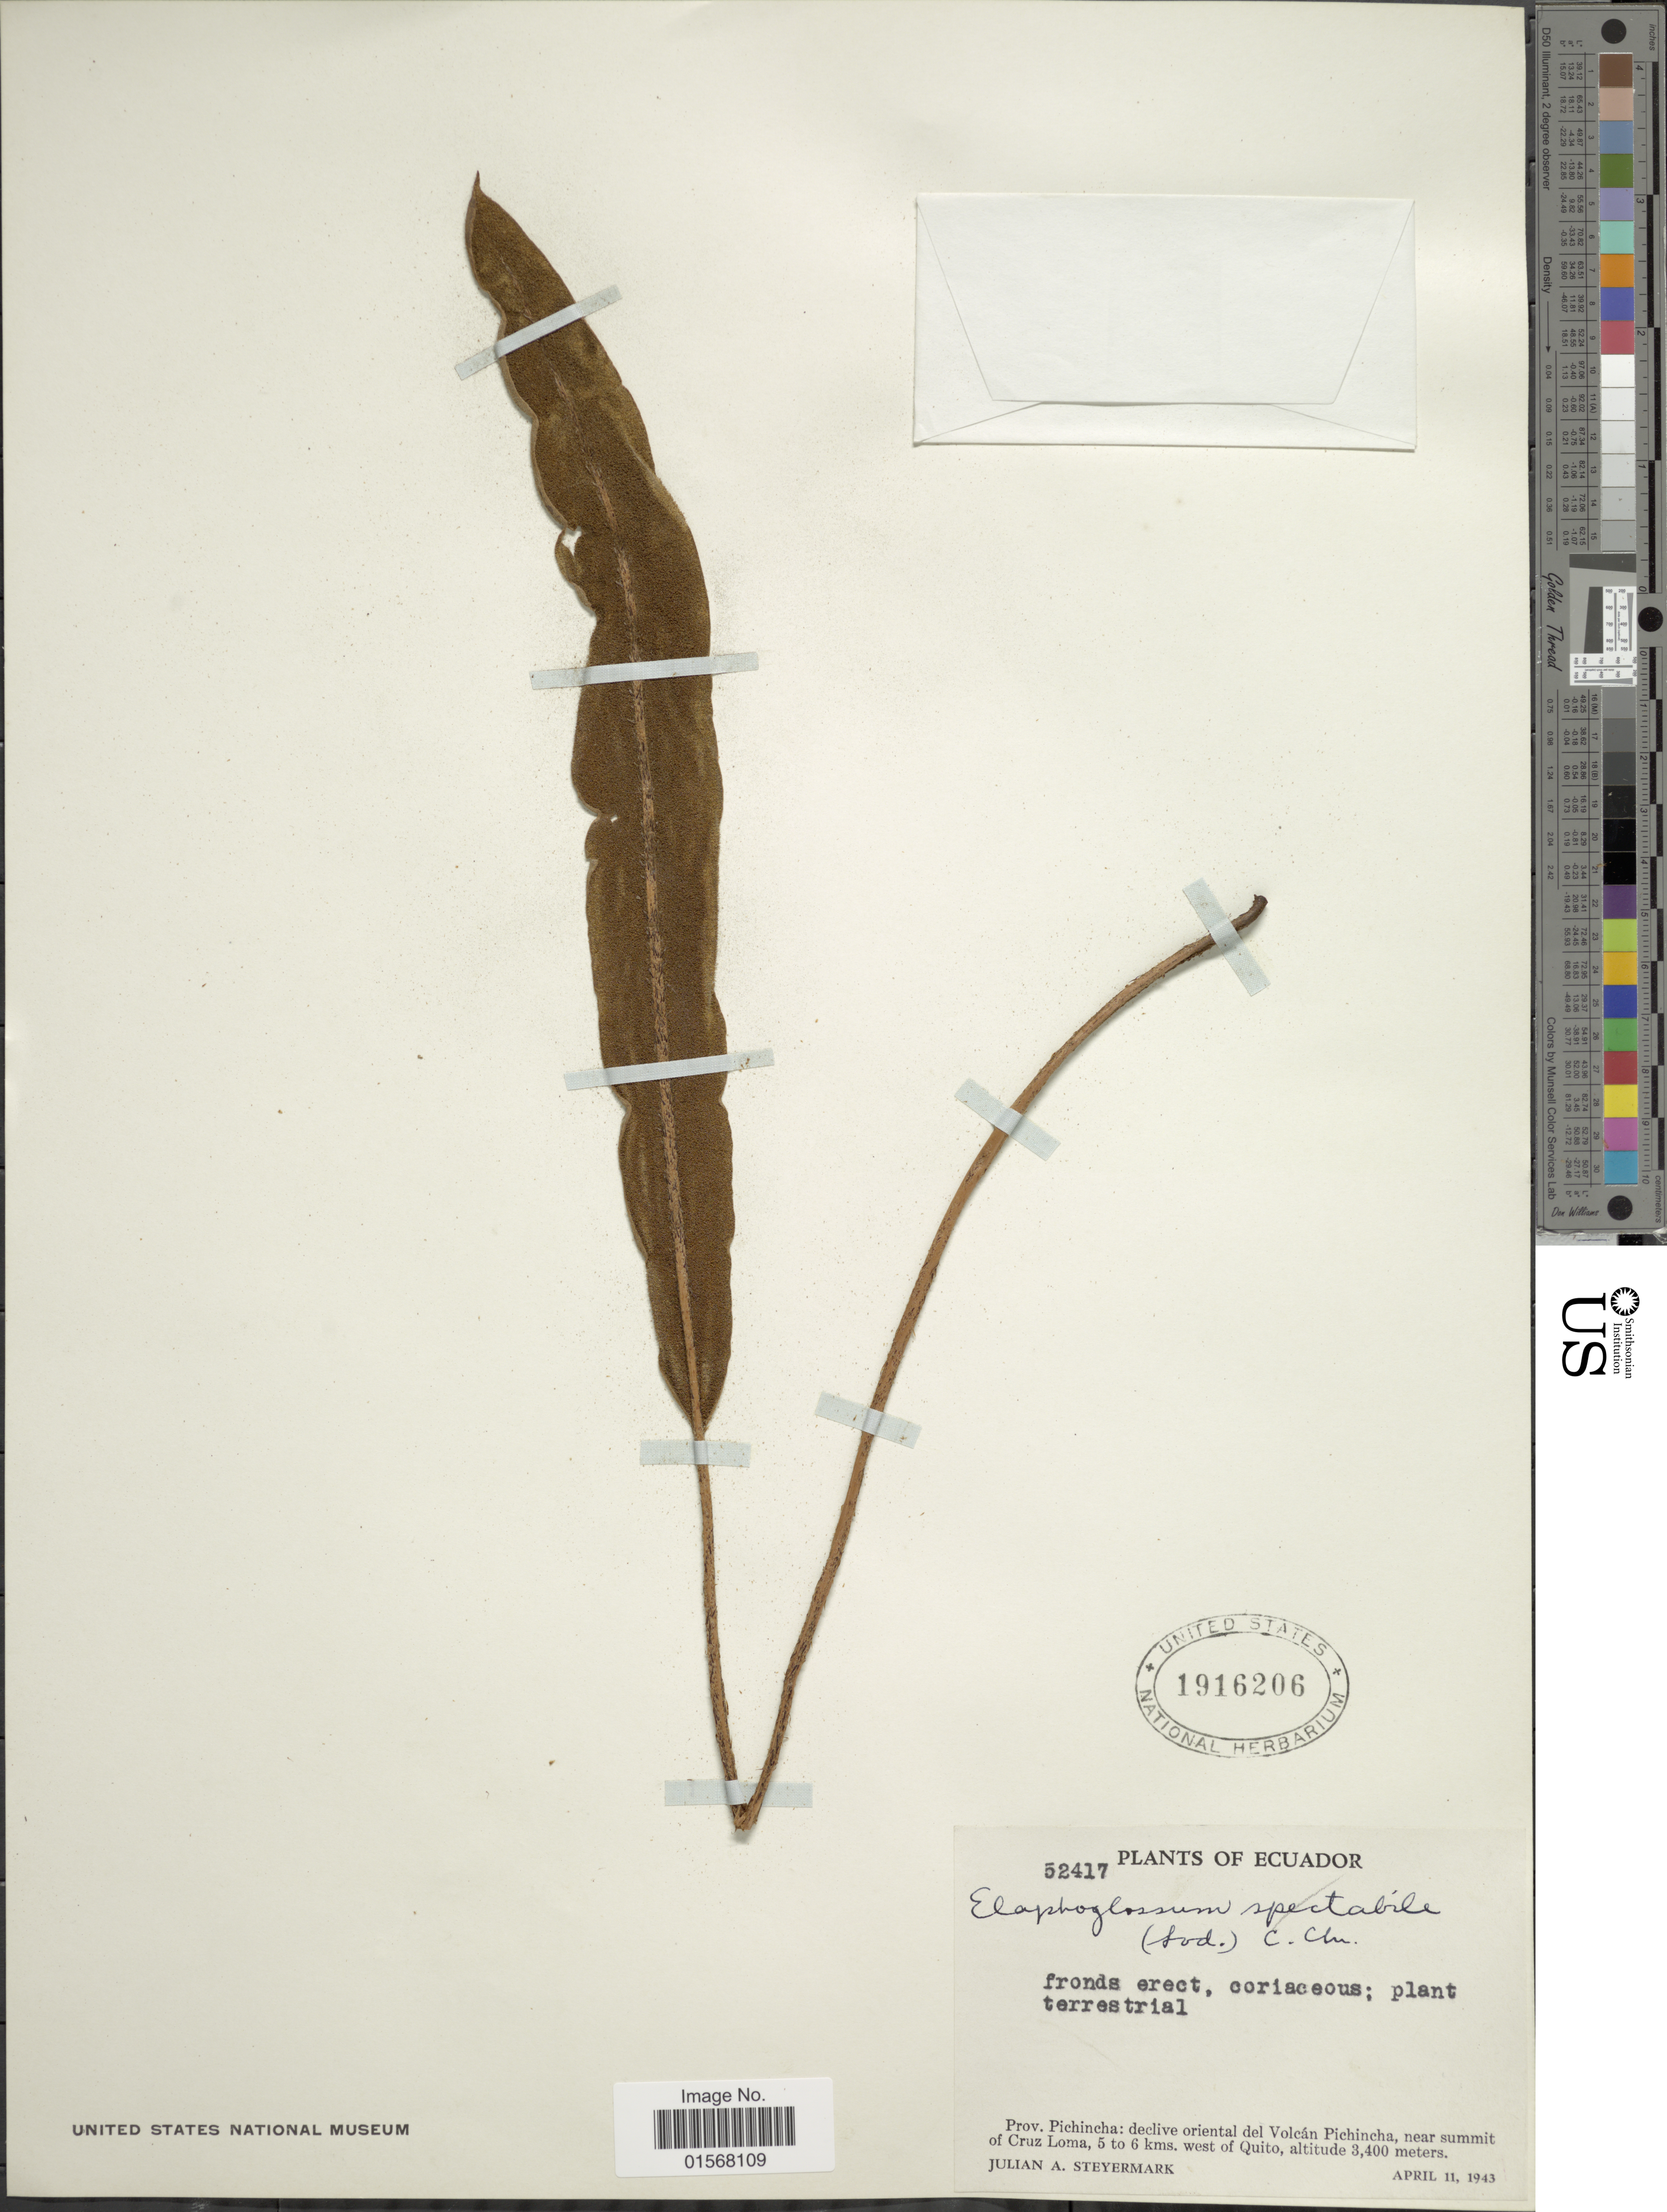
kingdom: Plantae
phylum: Tracheophyta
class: Polypodiopsida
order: Polypodiales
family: Dryopteridaceae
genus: Elaphoglossum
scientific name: Elaphoglossum sp.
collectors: J. Steyermark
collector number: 52417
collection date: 1943-04-11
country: Ecuador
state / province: Pichincha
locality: Prov. Pichincha: declive oriental del Volcán Pichincha, near summit of Cruz Loma, 5 to 6 kms, west of Quito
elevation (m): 3400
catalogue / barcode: US 1916206